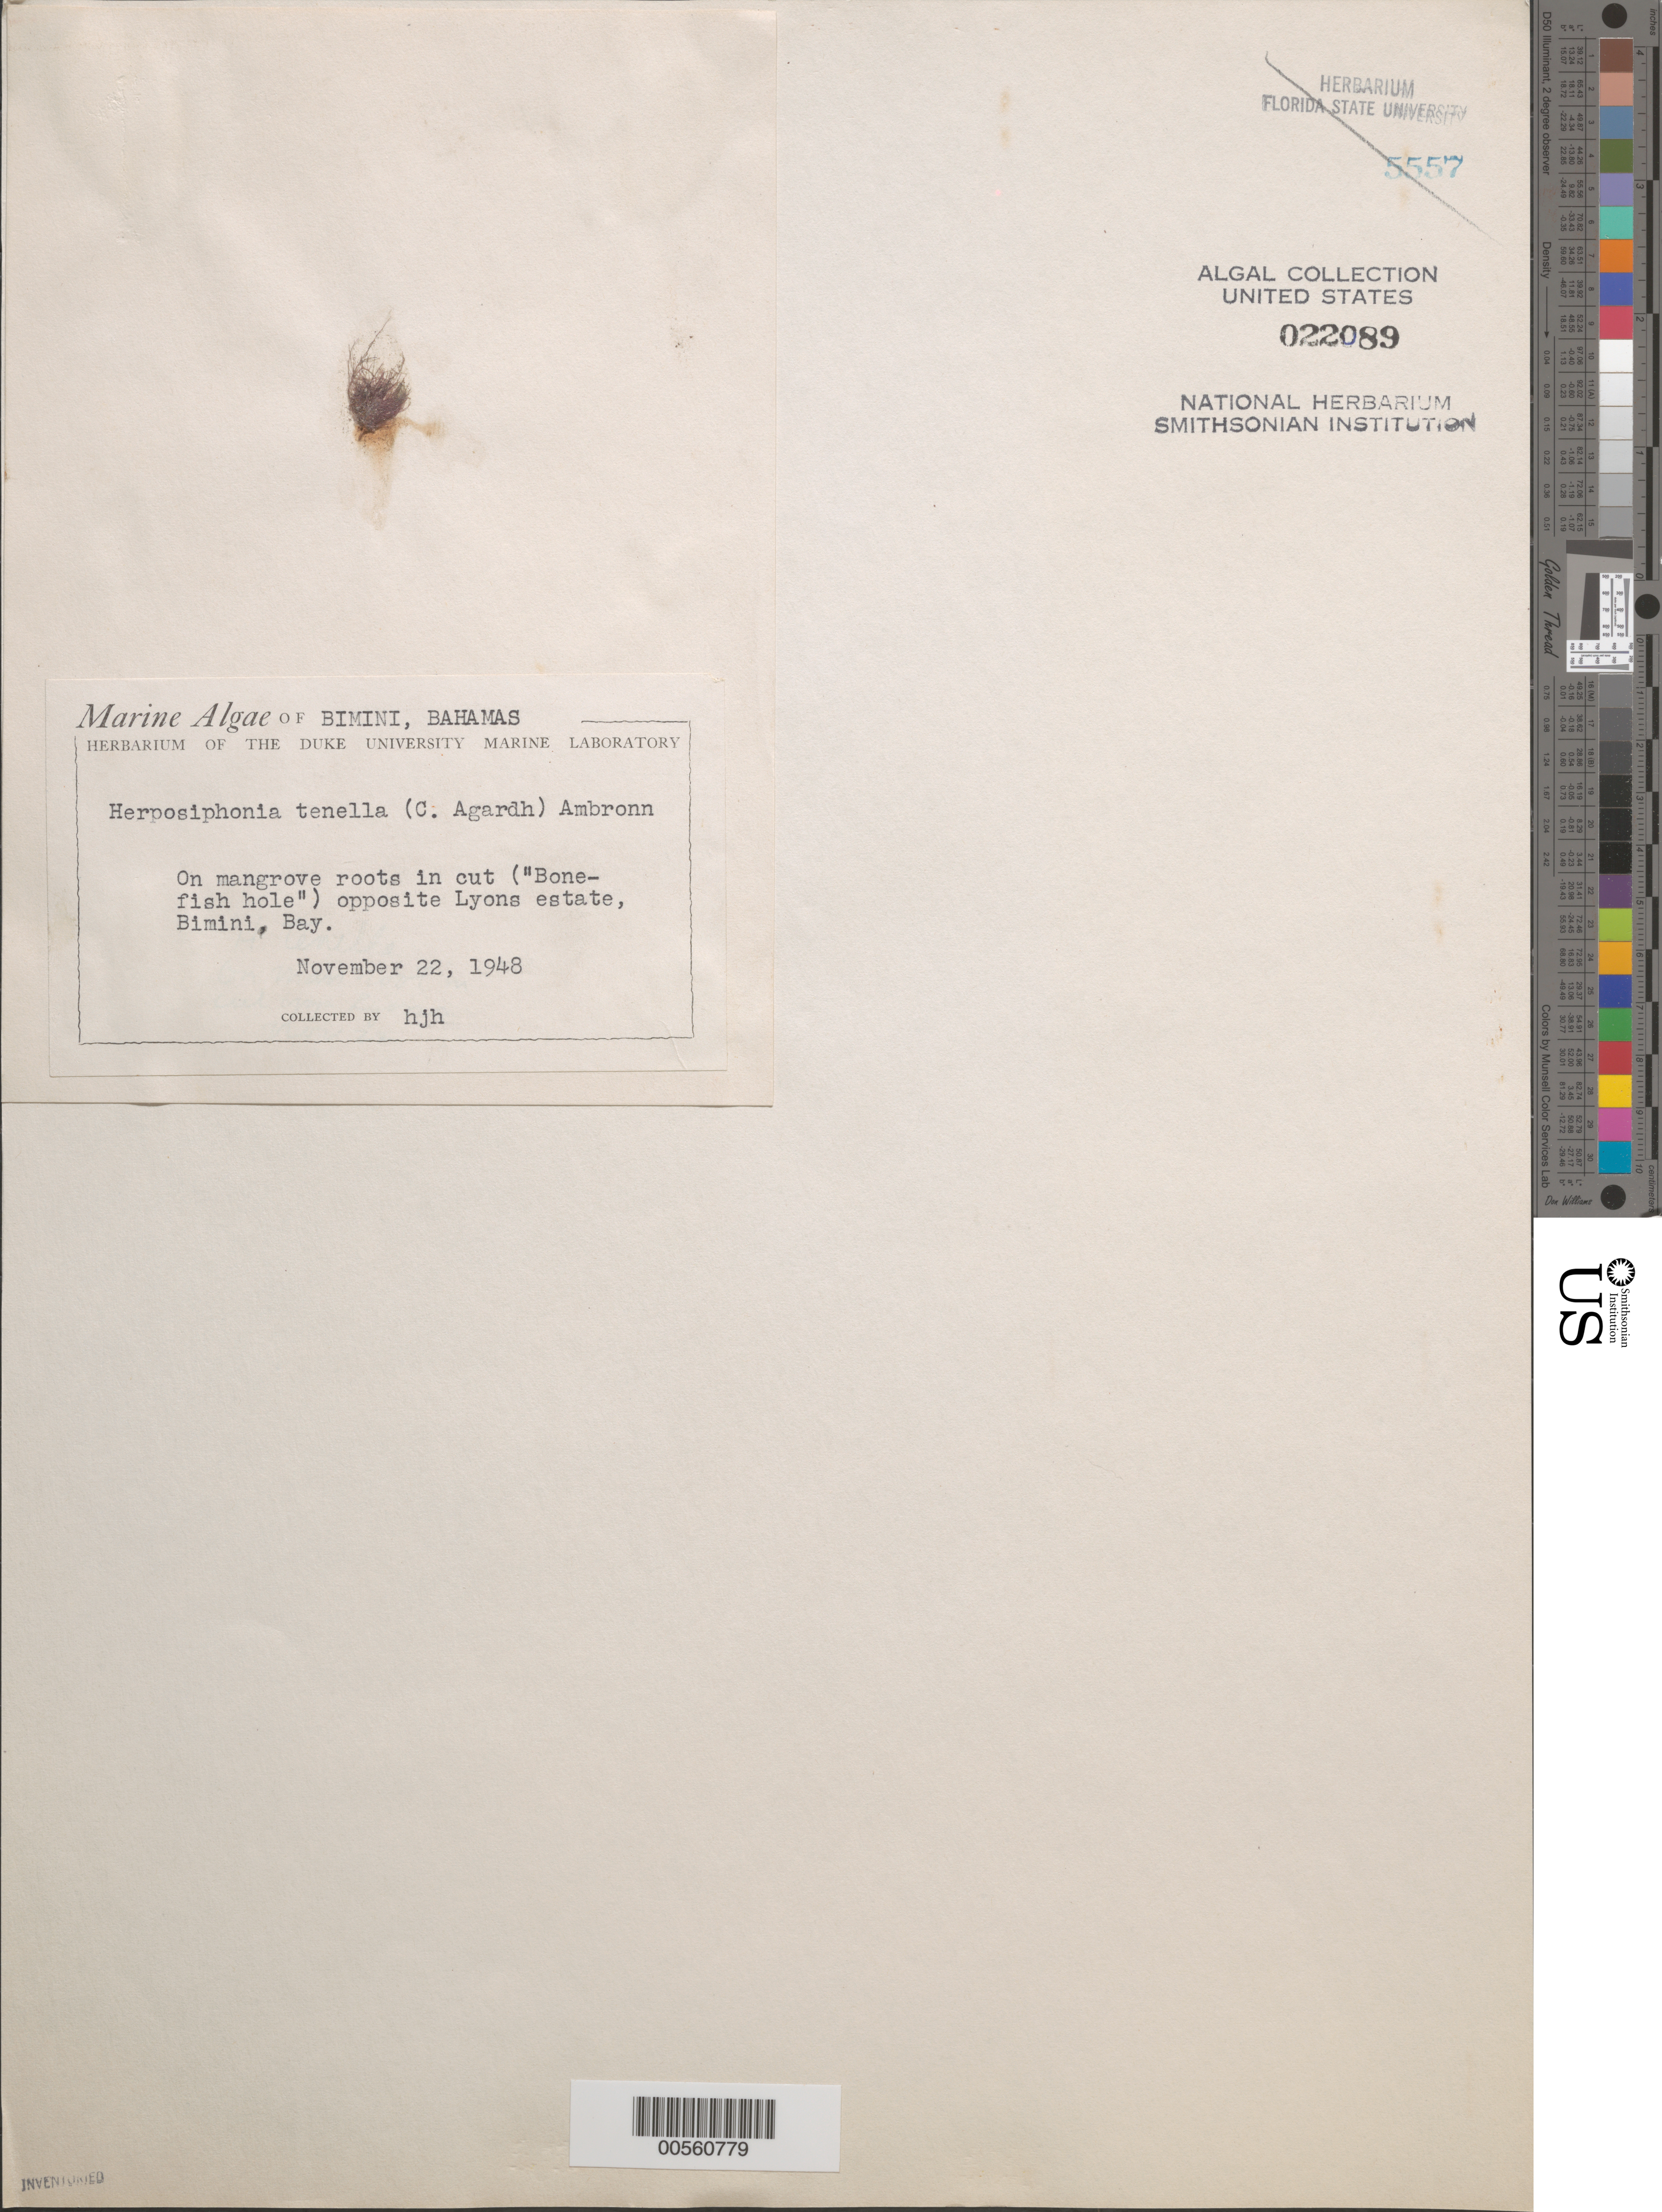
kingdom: Plantae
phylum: Rhodophyta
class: Florideophyceae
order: Ceramiales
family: Rhodomelaceae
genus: Herposiphonia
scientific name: Herposiphonia tenella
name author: (C. Agardh) Ambronn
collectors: H. J. Humm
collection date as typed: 22 Nov 1948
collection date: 1948-11-22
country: Bahamas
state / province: Biminis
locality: Bonefish hole opposite lyon's estate, bimini bay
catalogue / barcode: US 22089